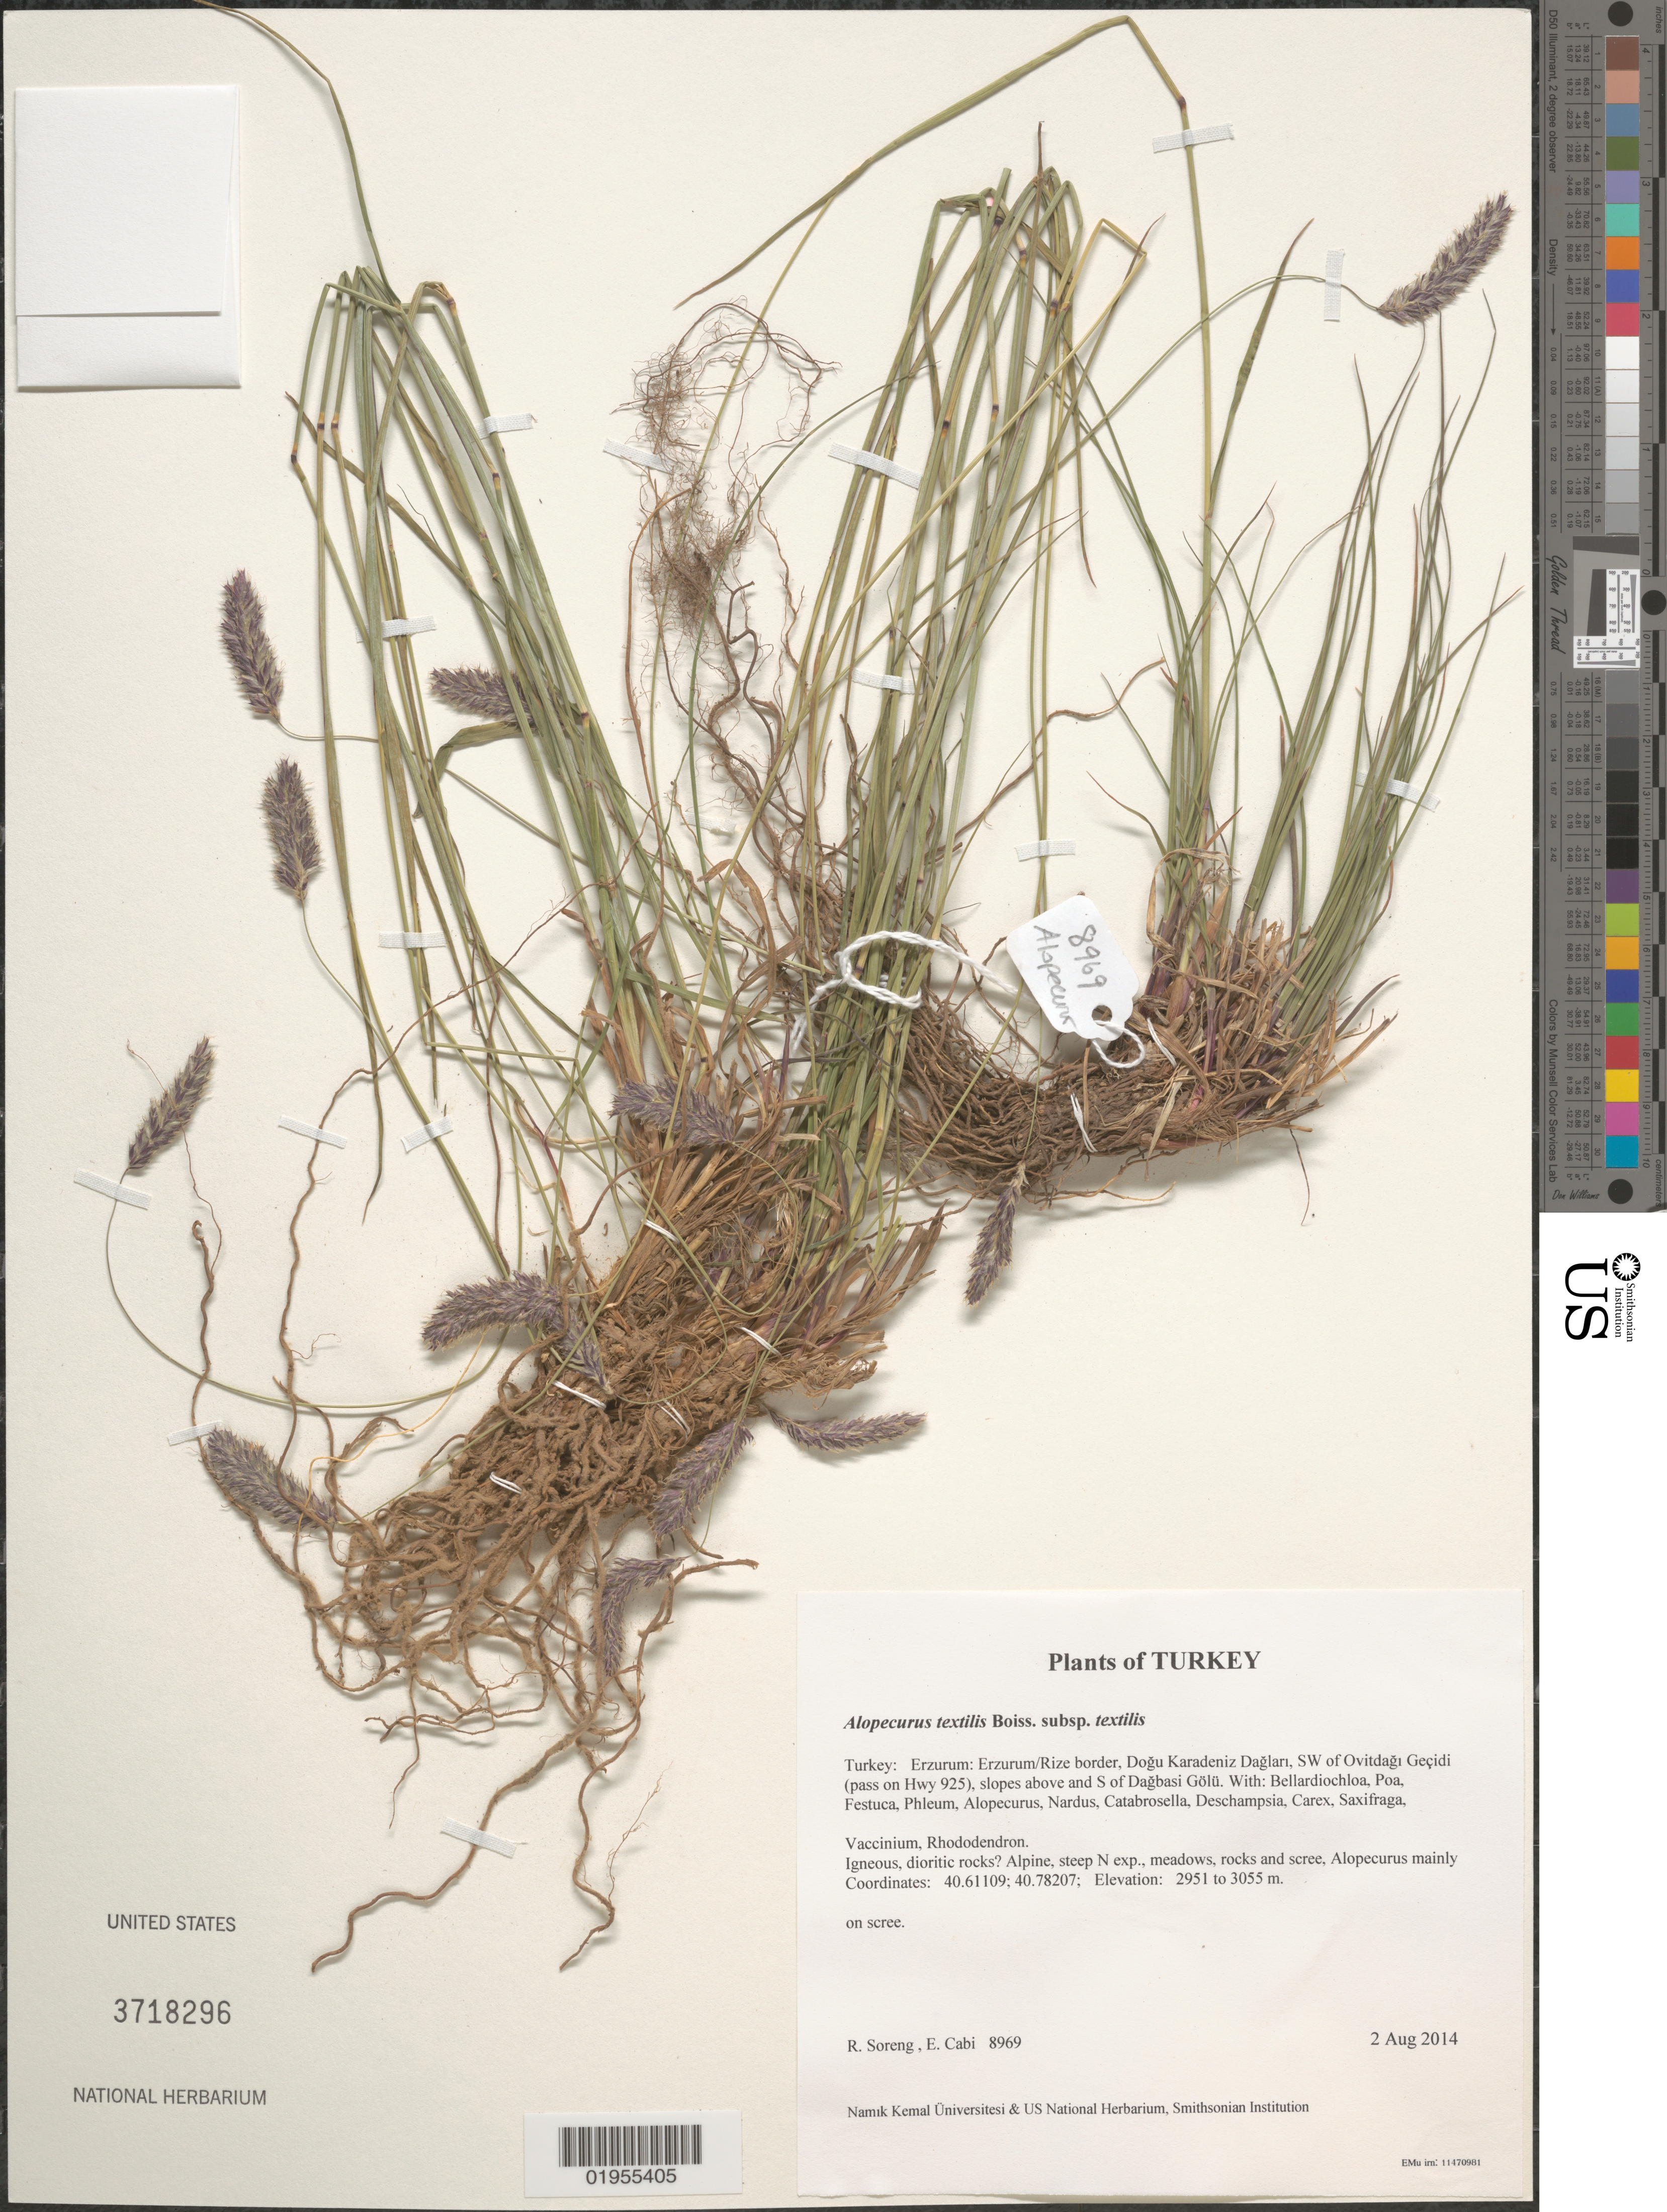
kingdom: Plantae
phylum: Tracheophyta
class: Liliopsida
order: Poales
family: Poaceae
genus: Alopecurus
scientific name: Alopecurus textilis subsp. textilis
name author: Boiss.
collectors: R. J. Soreng & E. Cabi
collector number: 8969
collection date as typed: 2 Aug 2014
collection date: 2014-08-02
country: Turkey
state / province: Erzurum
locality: Erzurum/Rize border, Dogu Karadeni Daglari, SW of Ovitdagi Gecidi (pass on Hwy 925), slopes above and S of Dagbasi Golu,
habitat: Igneous, dioritic rocks? Alpine, steep N exp., meadows, rocks and scree, Alopecurus mainly on scree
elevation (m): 2951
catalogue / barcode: US 3718296